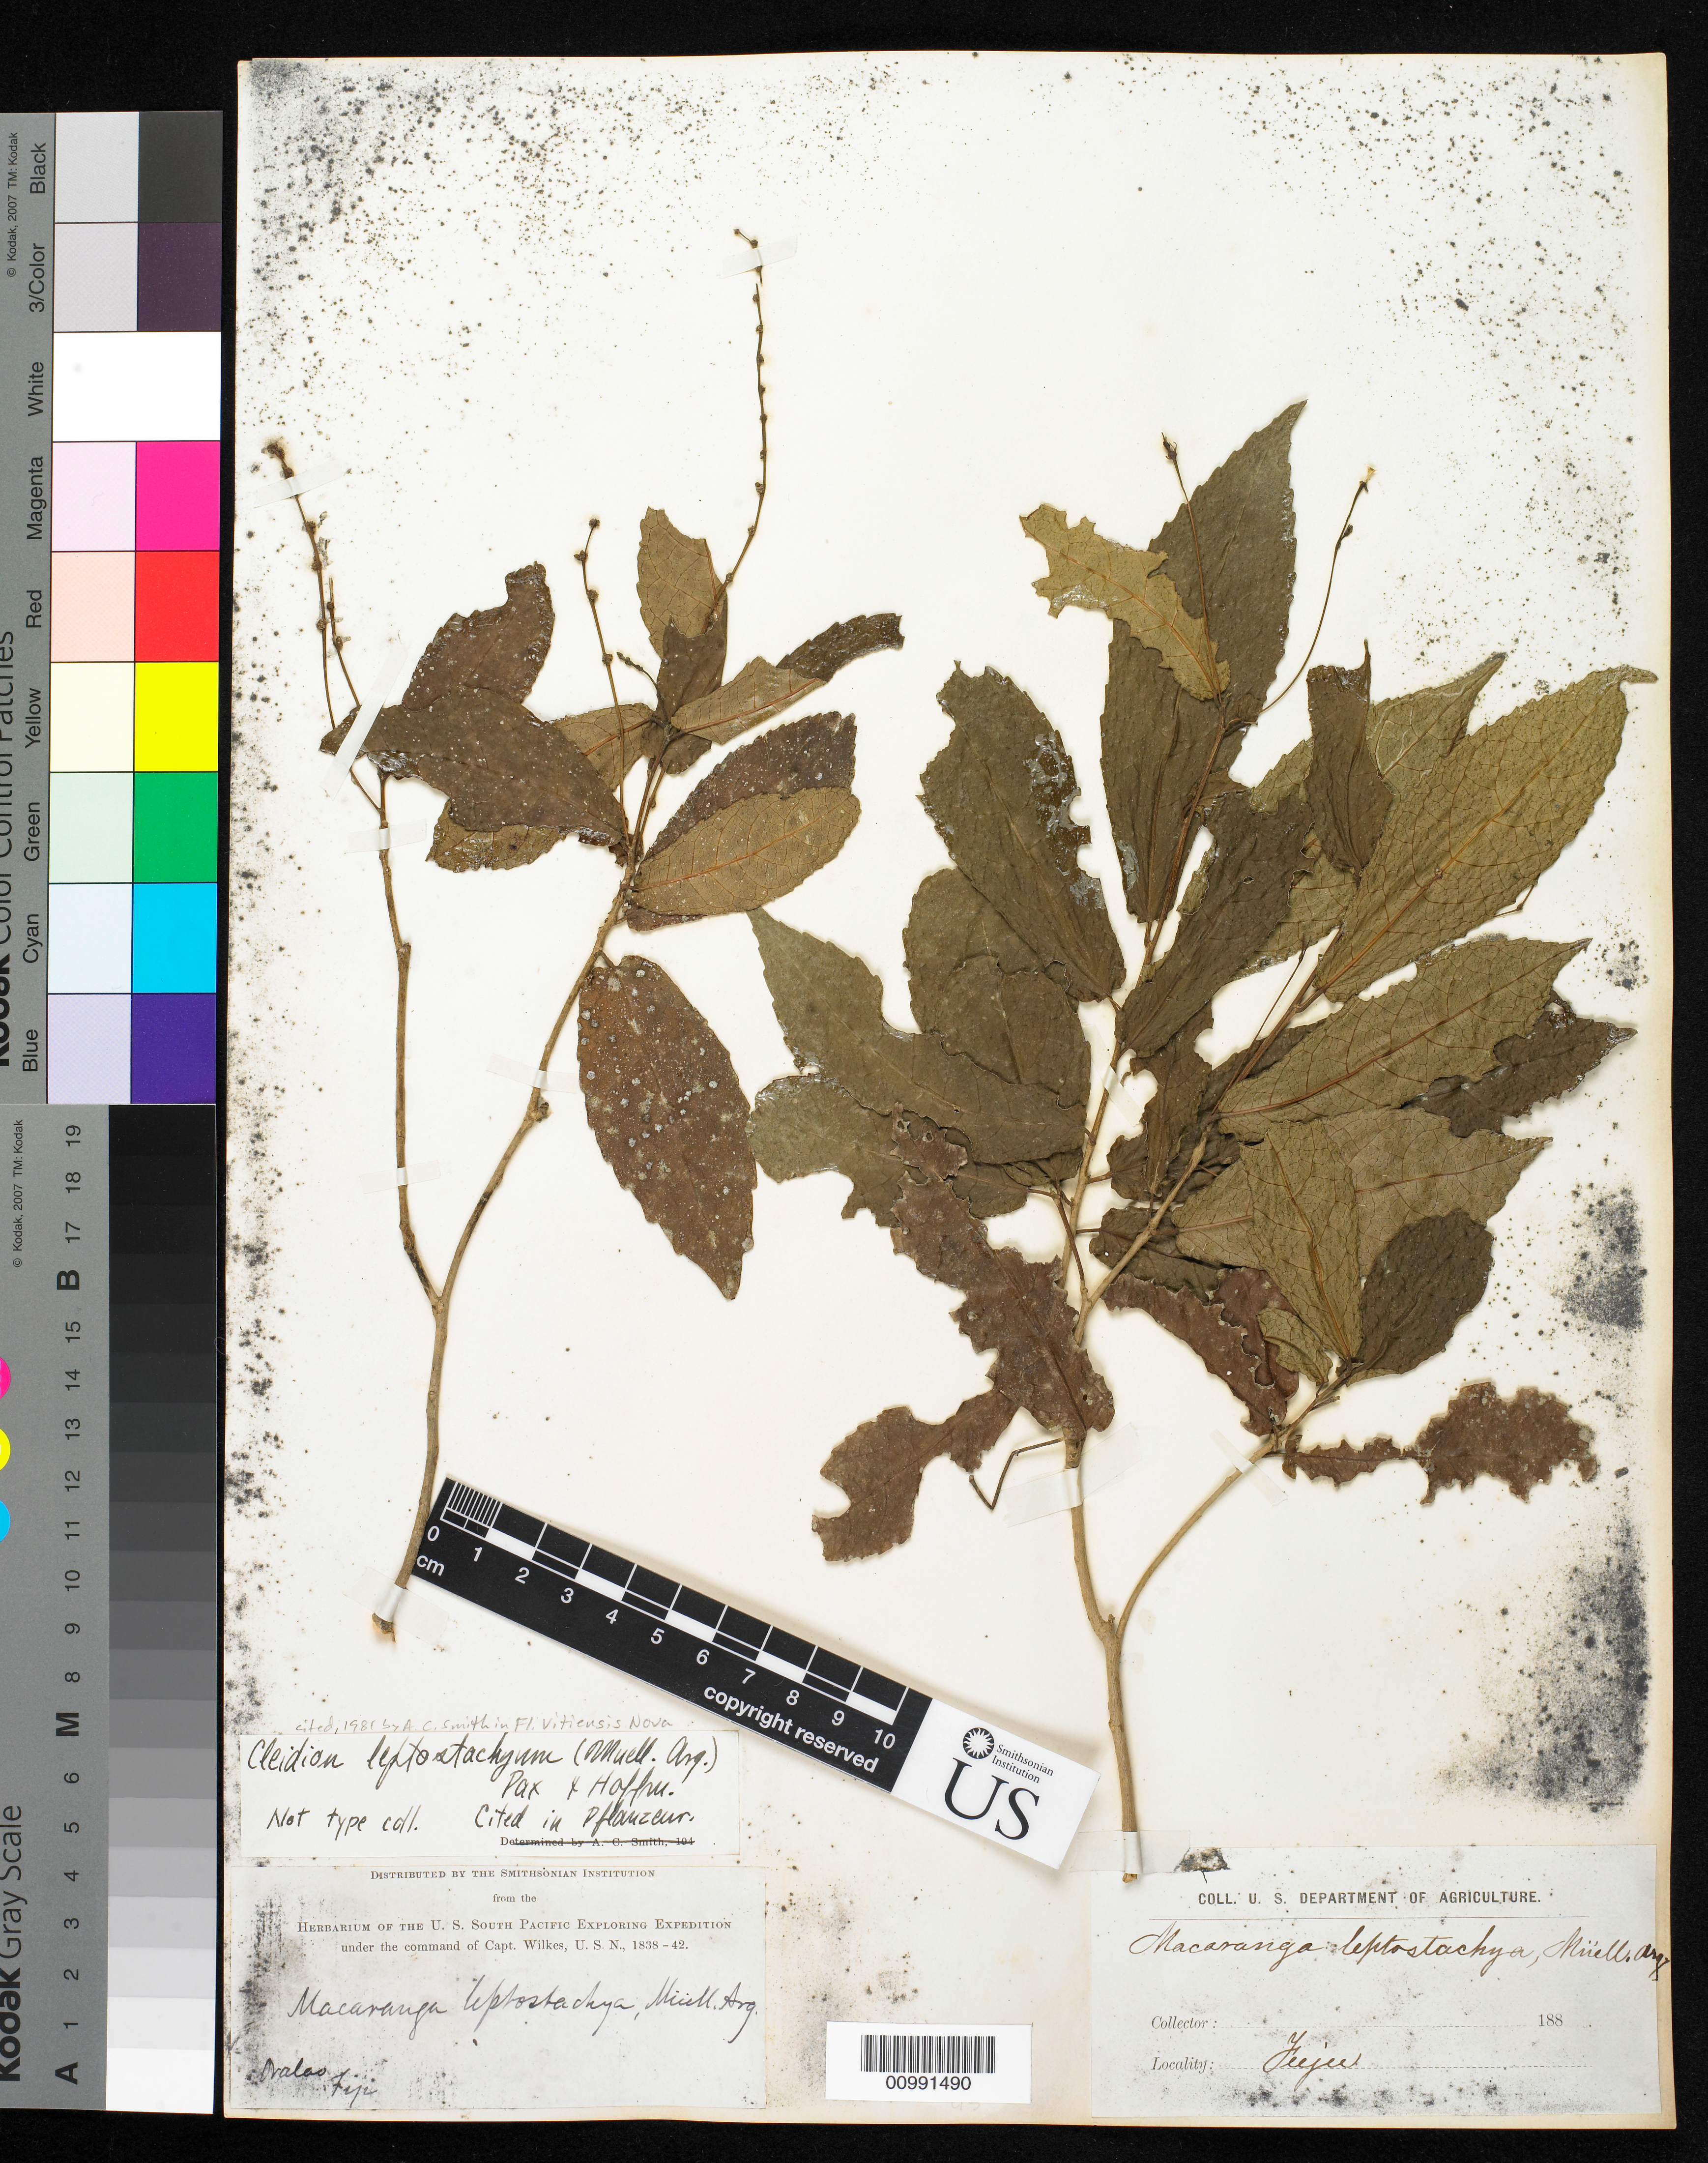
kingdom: Plantae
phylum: Tracheophyta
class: Magnoliopsida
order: Malpighiales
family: Euphorbiaceae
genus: Cleidion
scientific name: Cleidion leptostachyum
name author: (Müll. Arg.) Pax & K. Hoffm.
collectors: Wilkes Explor. Exped.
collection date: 1838/1842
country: Fiji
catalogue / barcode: US 98637